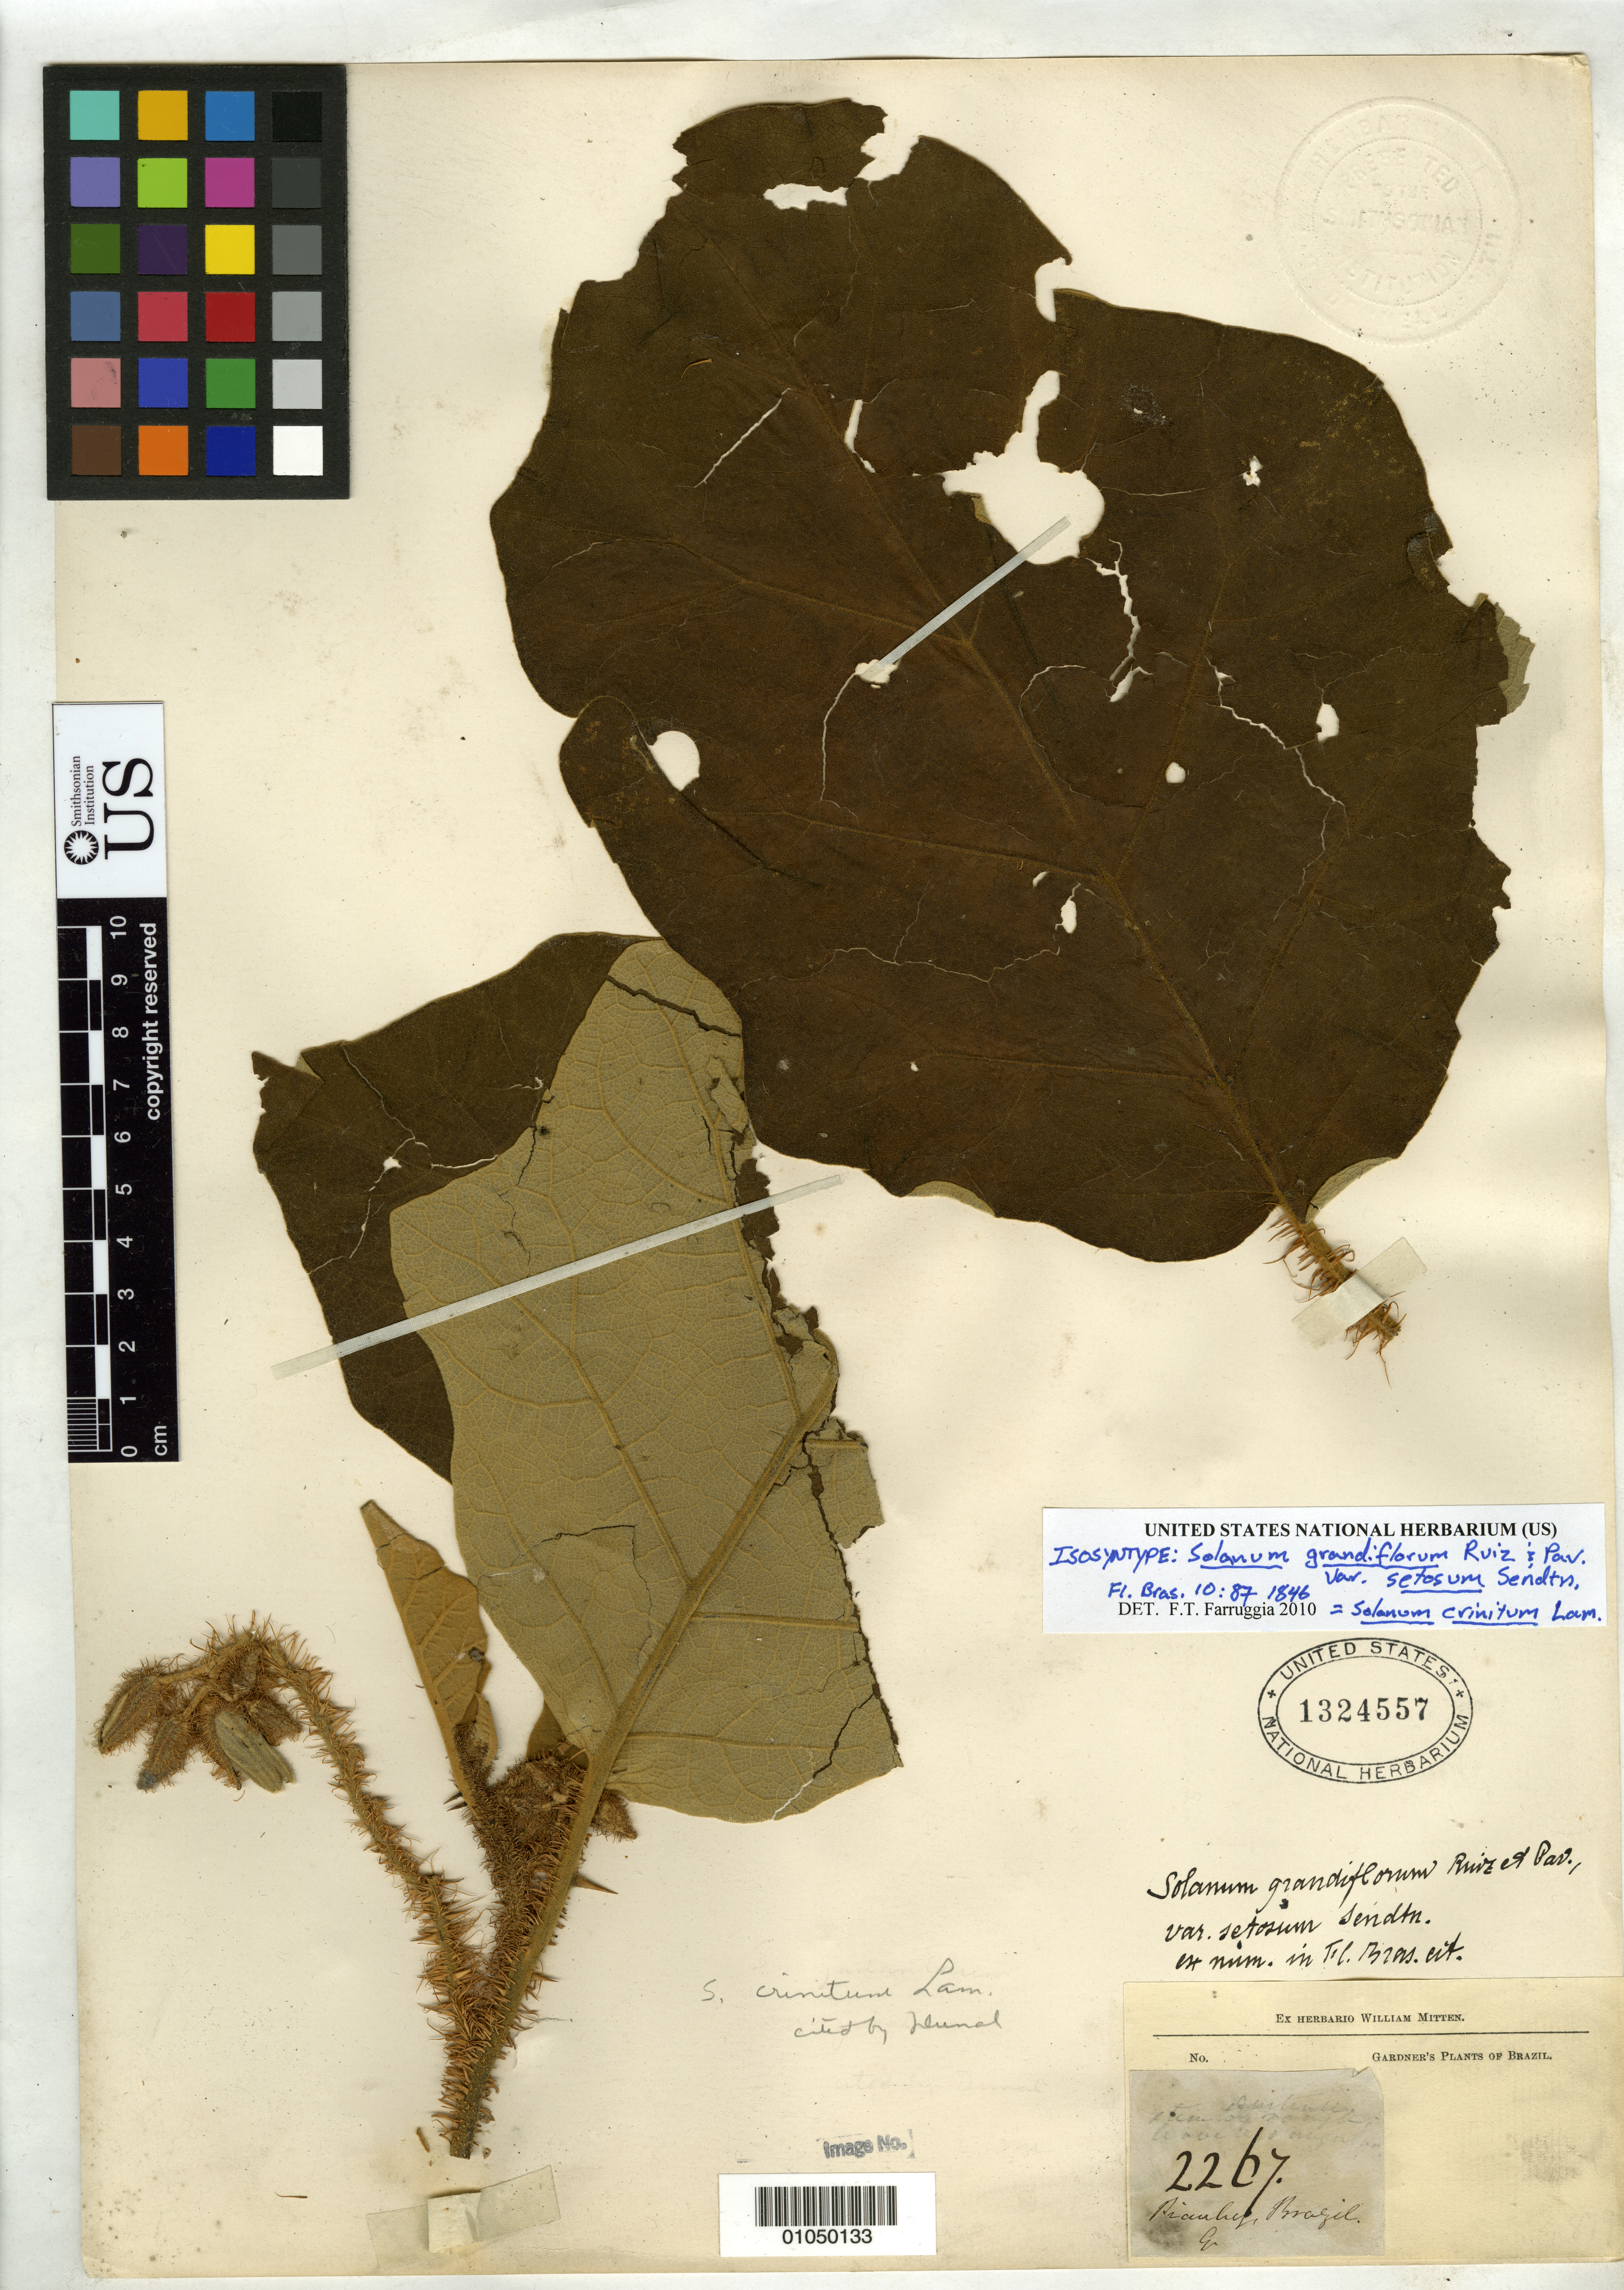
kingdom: Plantae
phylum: Tracheophyta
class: Magnoliopsida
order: Solanales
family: Solanaceae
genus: Solanum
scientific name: Solanum grandiflorum var. setosum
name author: Sendtn. in Mart.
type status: Isosyntype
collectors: G. Gardner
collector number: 2267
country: Brazil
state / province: Piauí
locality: Piauhy.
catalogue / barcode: US 1324557